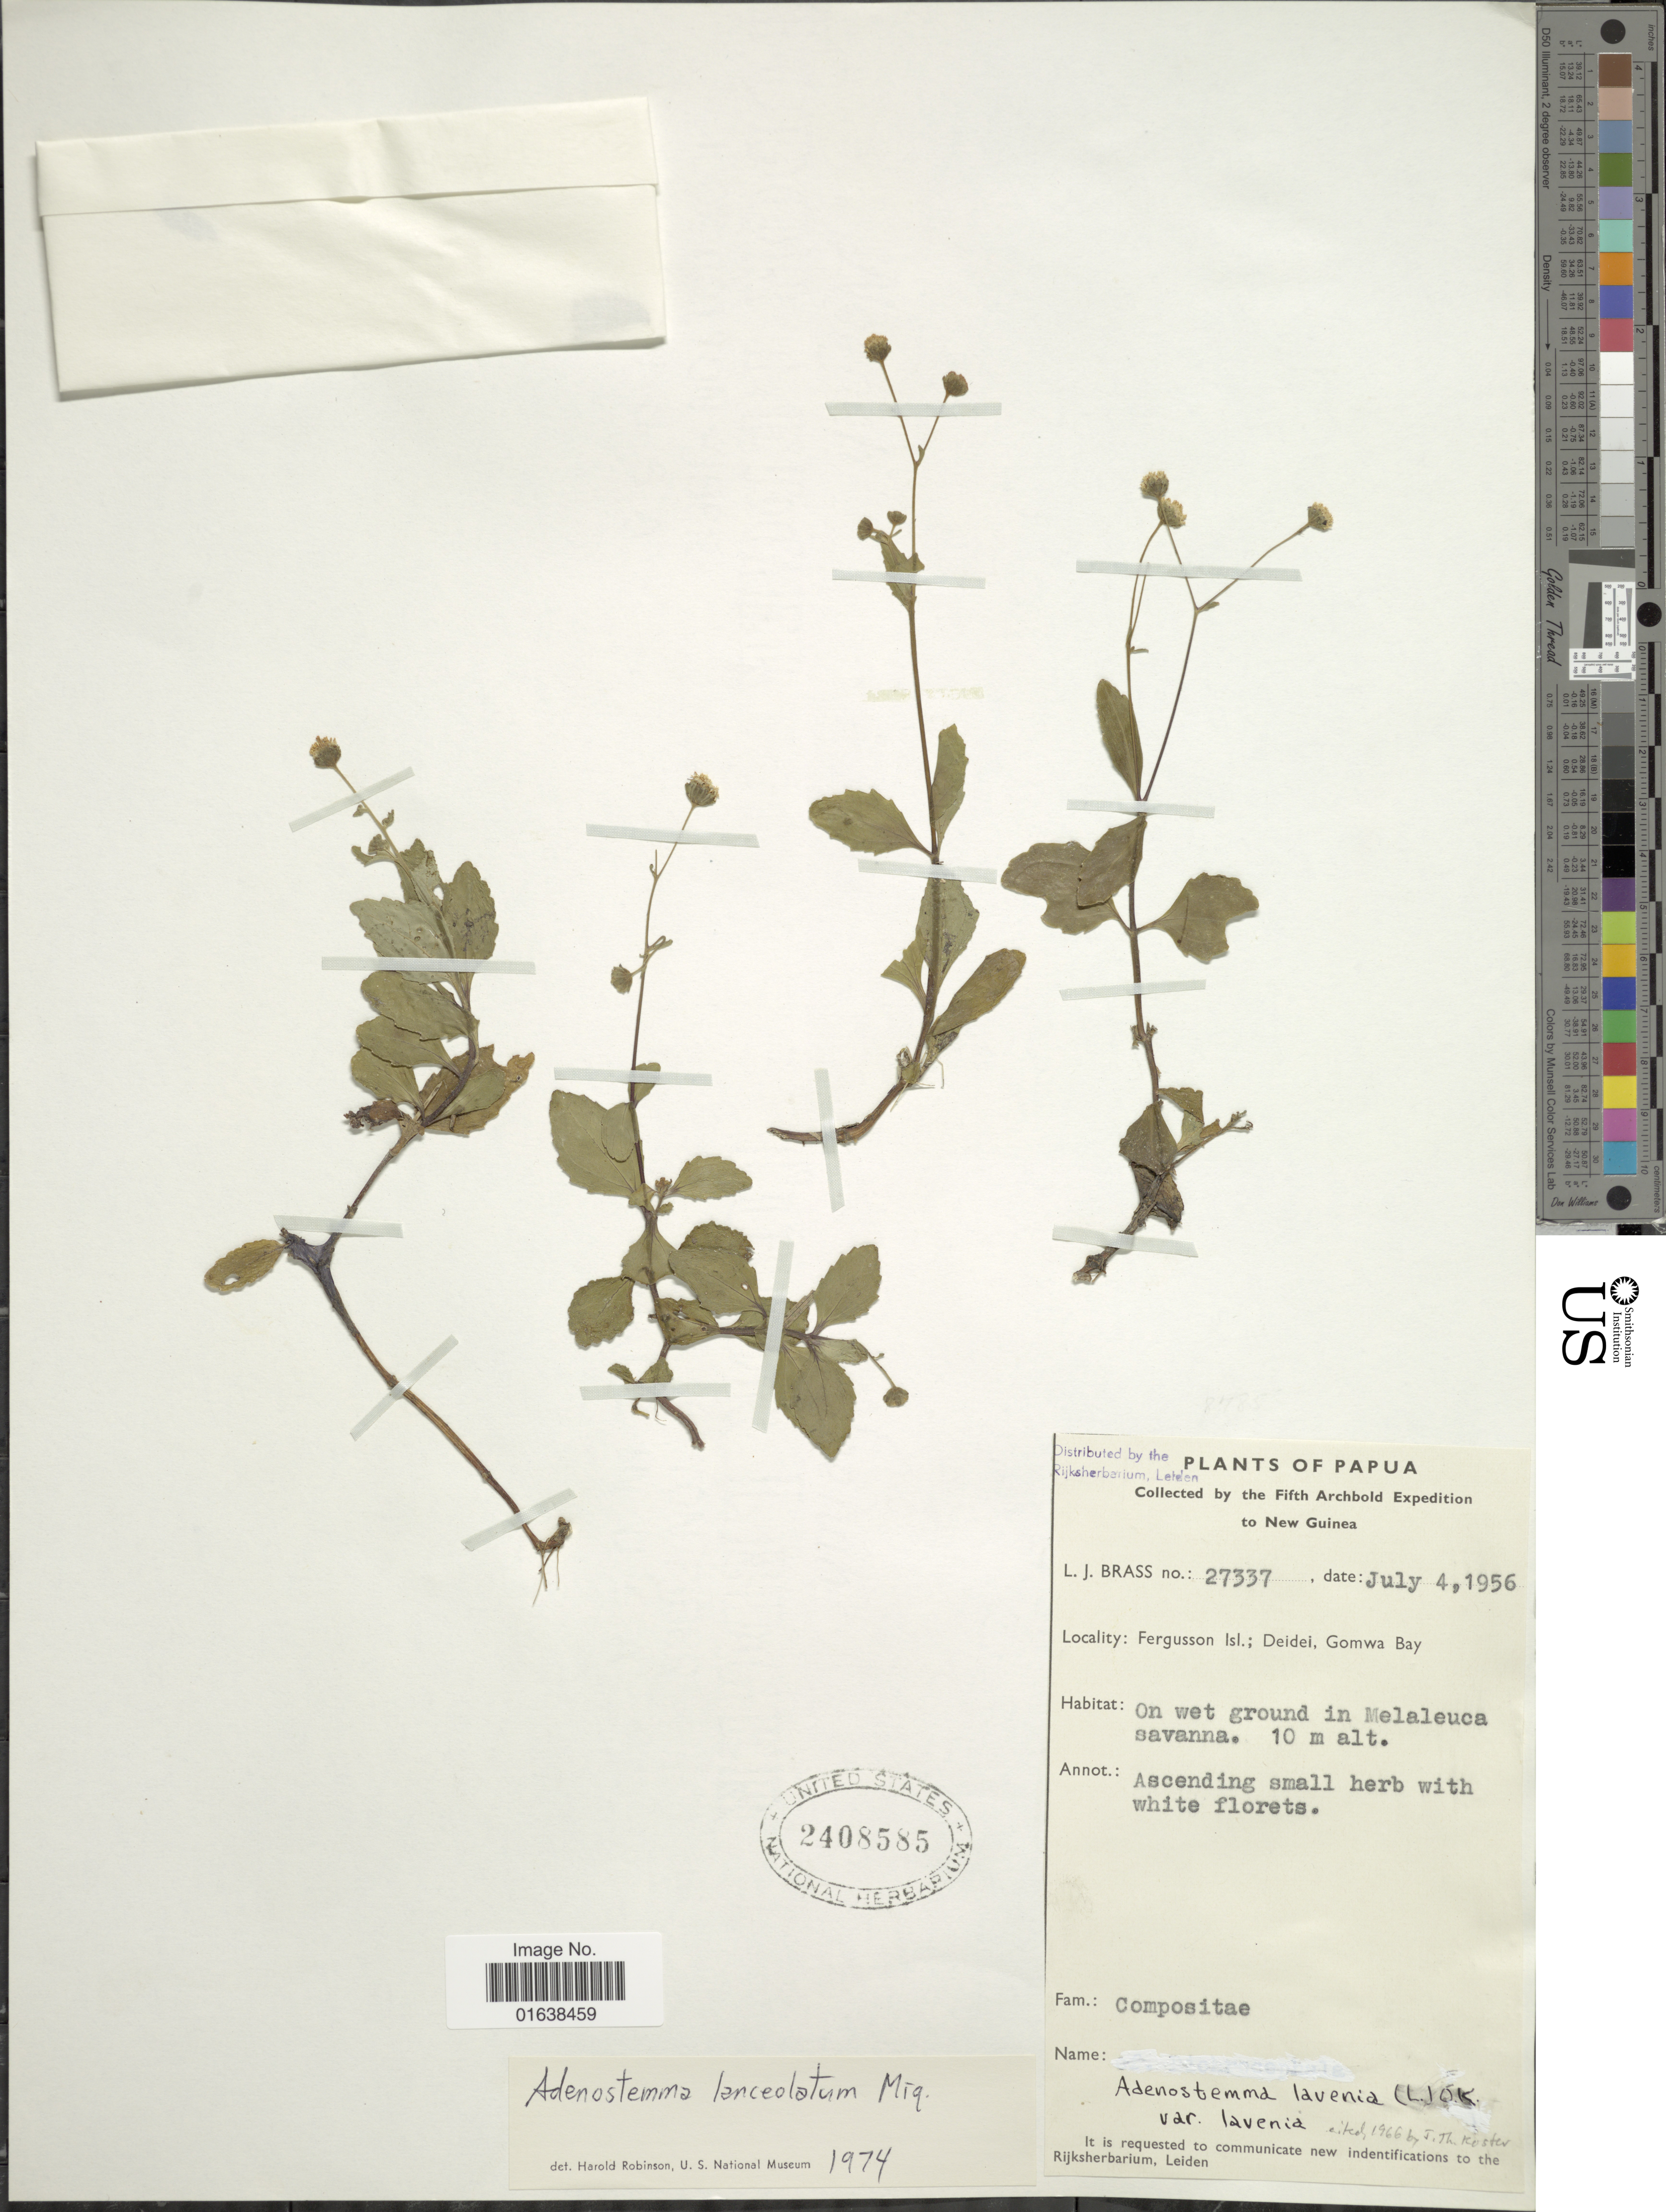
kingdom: Plantae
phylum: Tracheophyta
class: Magnoliopsida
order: Asterales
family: Asteraceae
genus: Adenostemma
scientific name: Adenostemma lanceolatum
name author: Miq.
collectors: L. J. Brass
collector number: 27337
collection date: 1956-07-04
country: Papua New Guinea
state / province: Milne Bay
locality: Papua. Fergusson Isl.; Dedei, Gomwa Bay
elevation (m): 10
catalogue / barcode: US 2408585